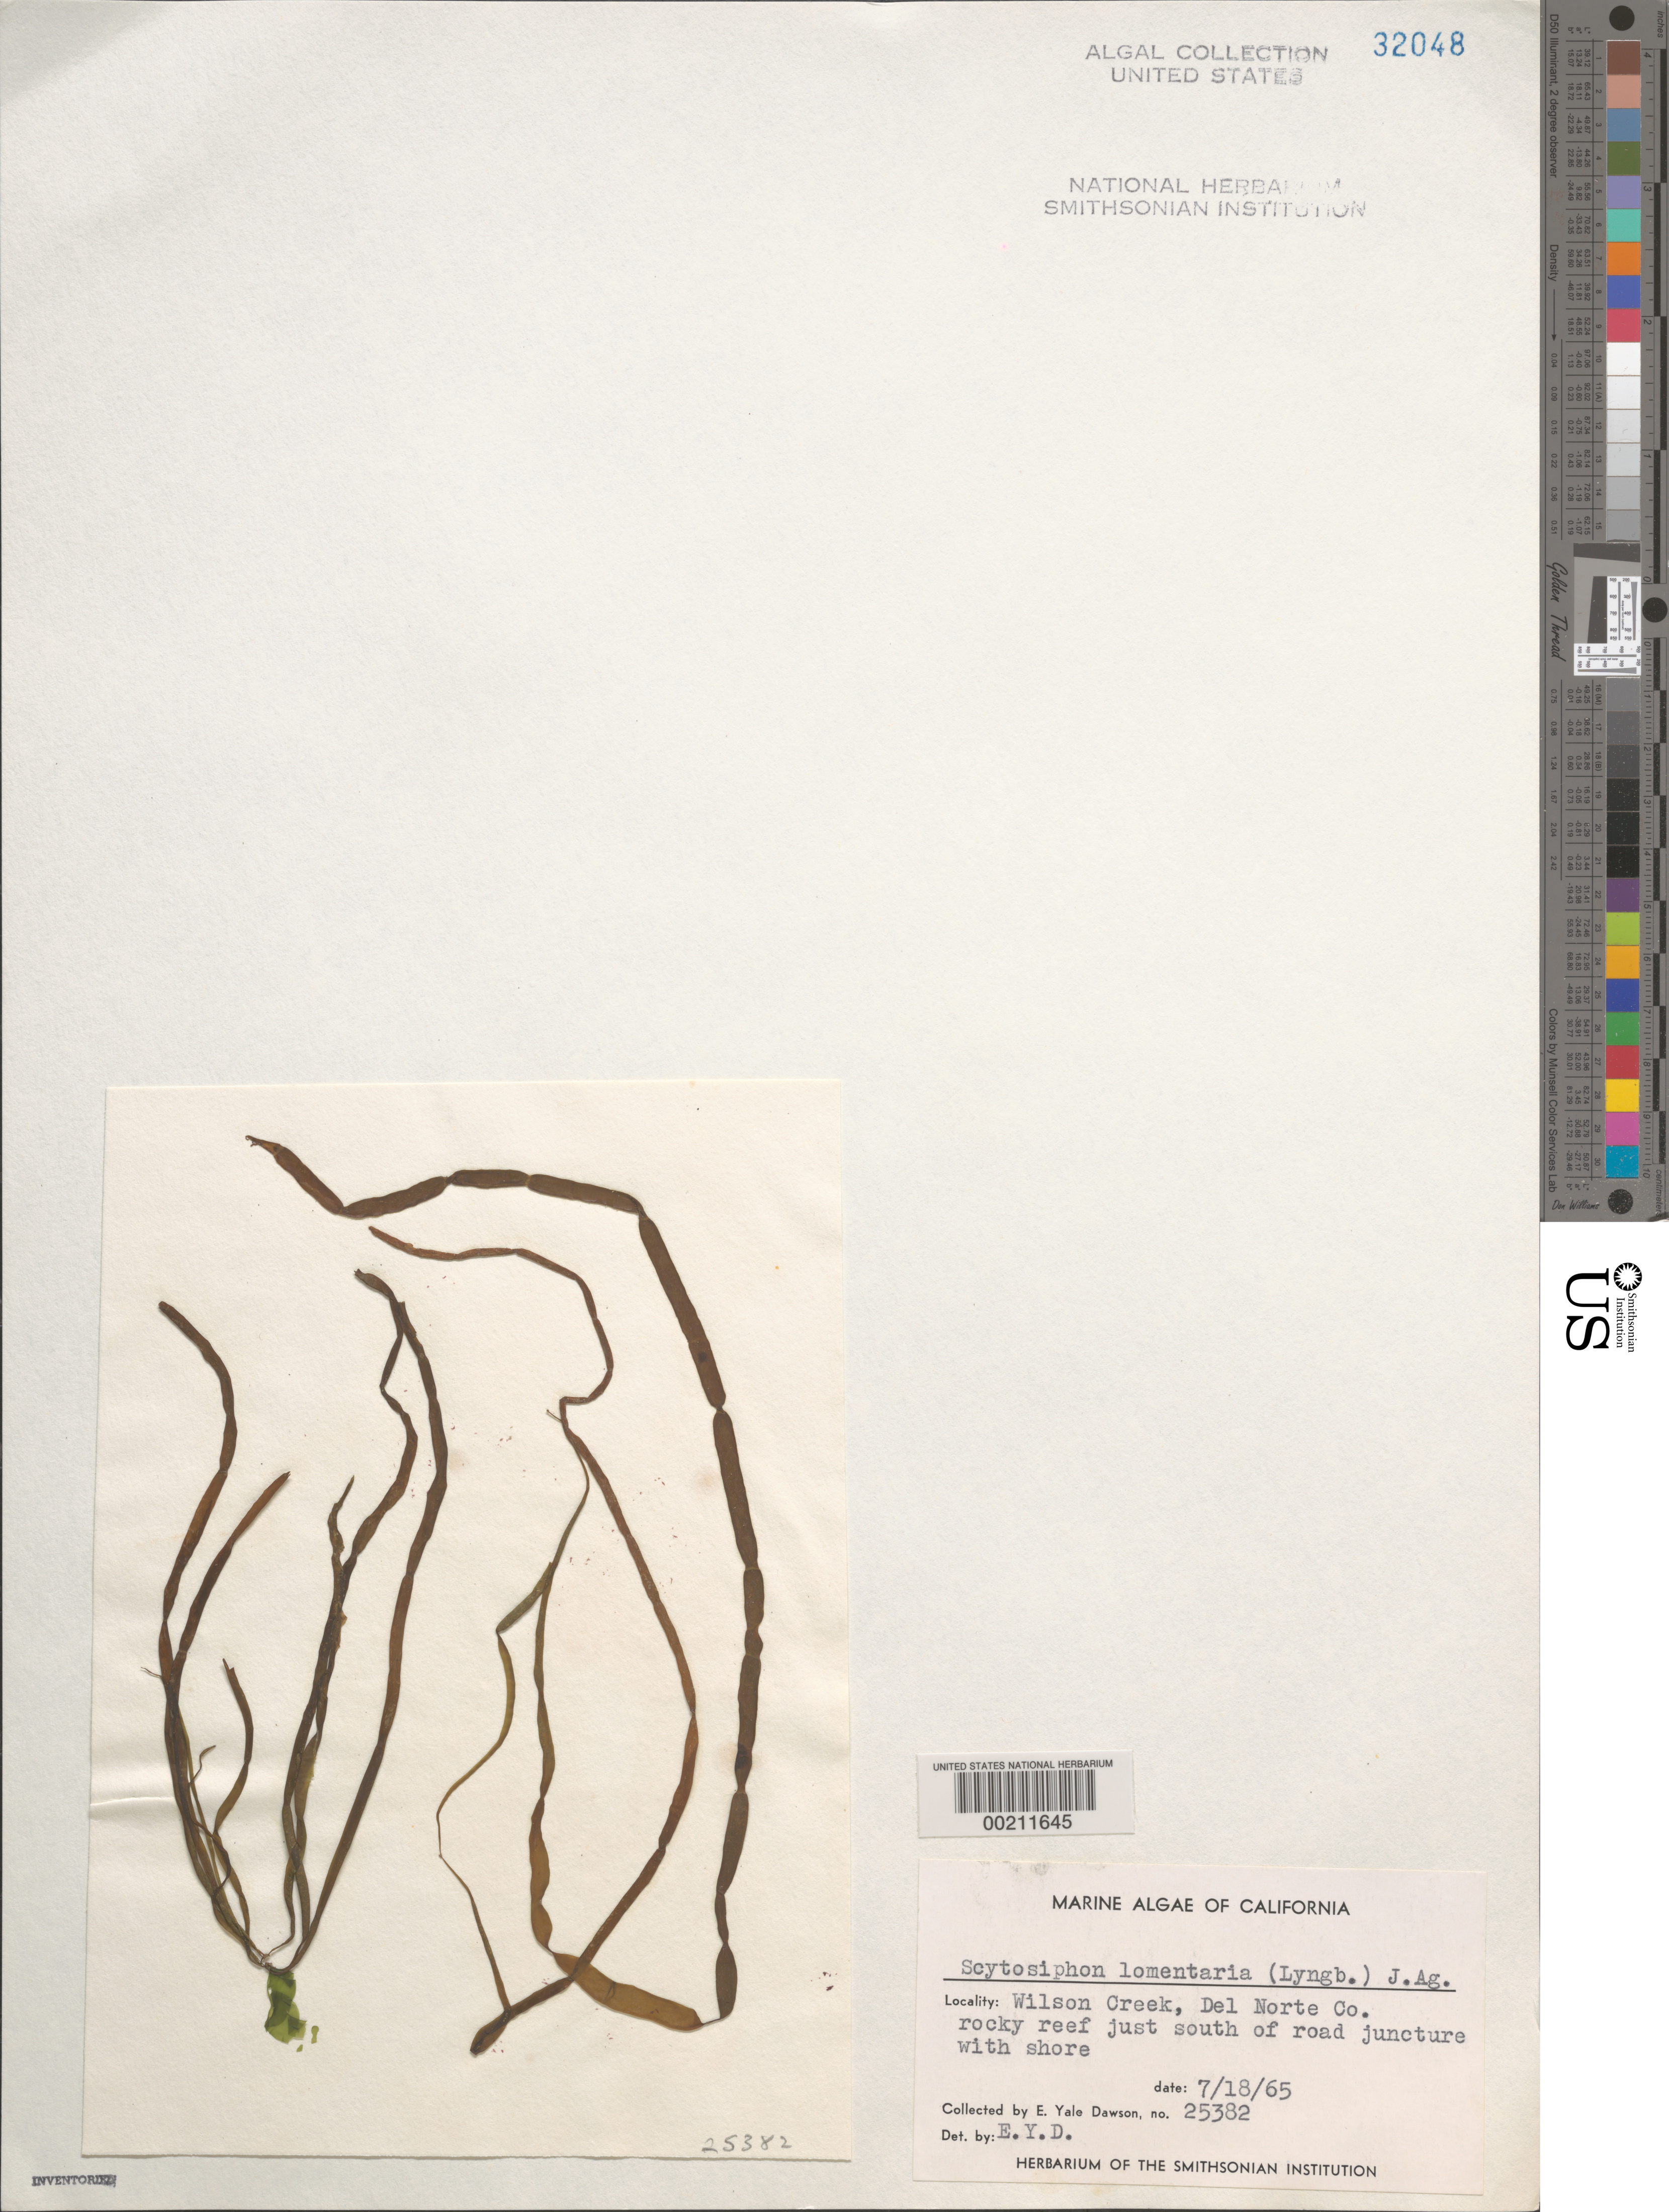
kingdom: Chromista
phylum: Ochrophyta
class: Phaeophyceae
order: Scytosiphonales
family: Scytosiphonaceae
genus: Scytosiphon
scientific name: Scytosiphon lomentaria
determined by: Dawson, E. Y.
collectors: E. Y. Dawson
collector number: EYD 25382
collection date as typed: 18 Jul 1965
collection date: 1965-07-18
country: United States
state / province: California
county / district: Del Norte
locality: Wilson Creek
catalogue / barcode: US 32048